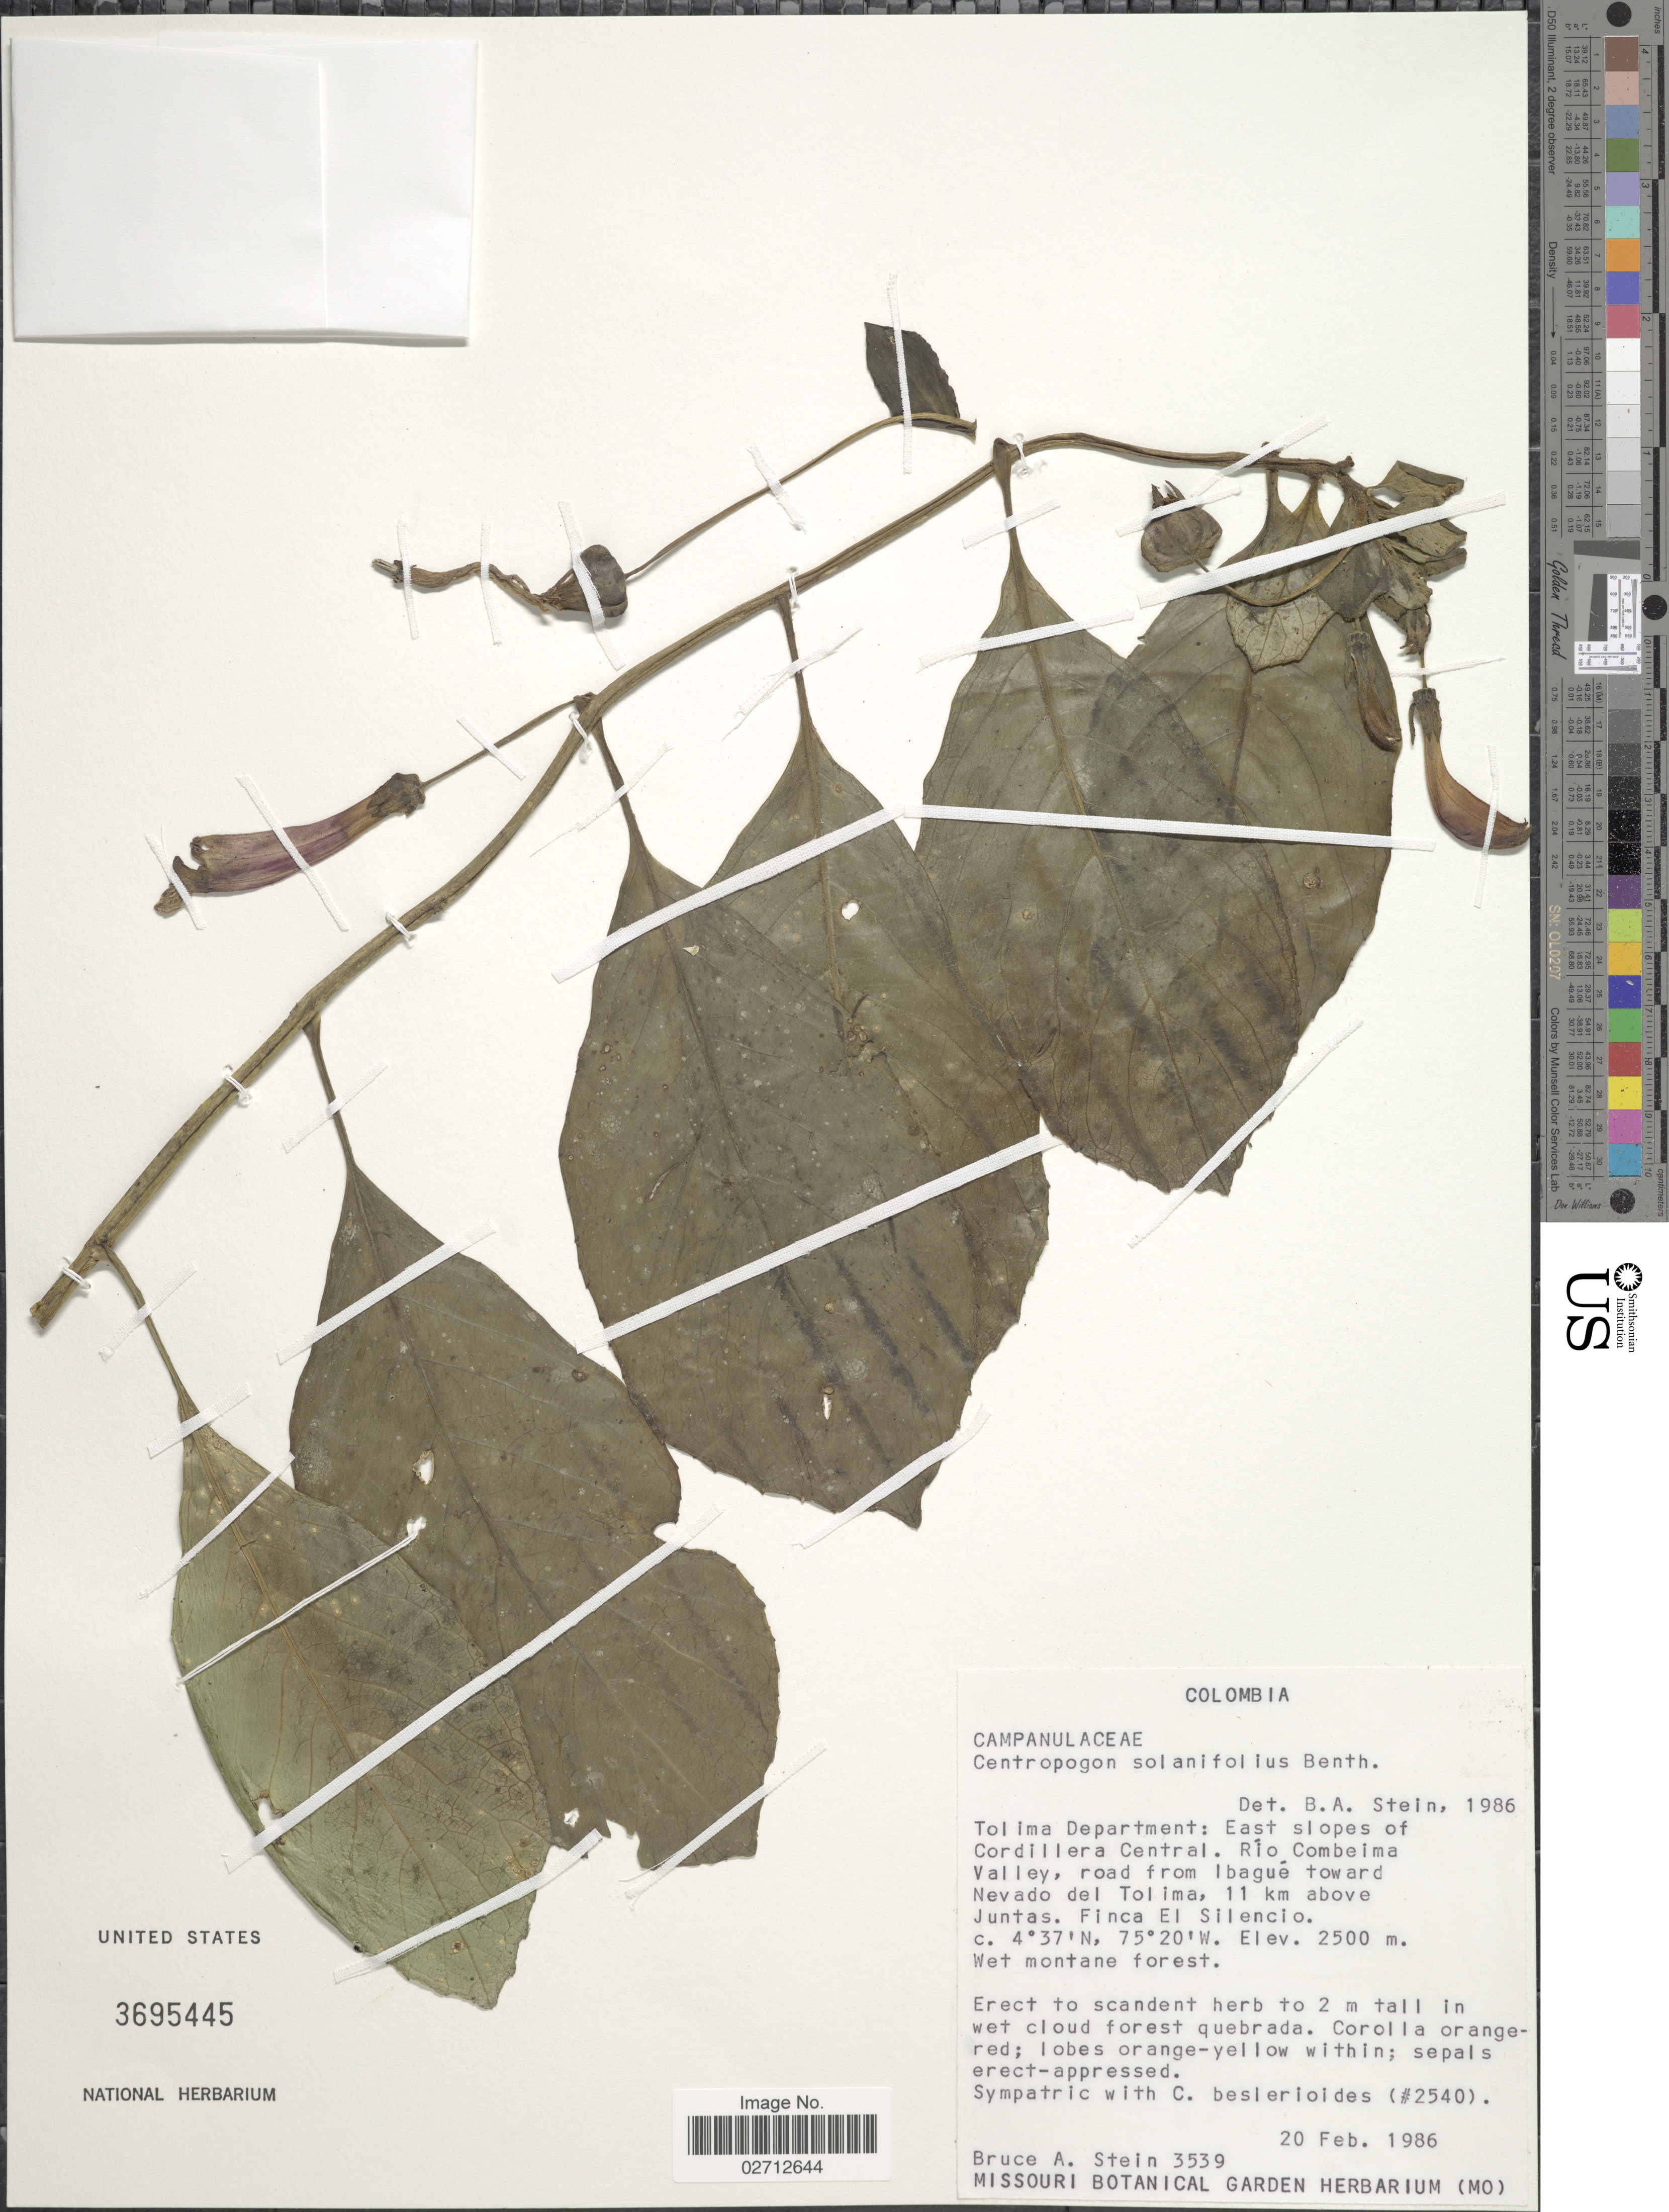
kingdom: Plantae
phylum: Tracheophyta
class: Magnoliopsida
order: Asterales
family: Campanulaceae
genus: Centropogon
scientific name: Centropogon solanifolius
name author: Benth.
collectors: B. A. Stein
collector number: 3539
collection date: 1986-02-20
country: Colombia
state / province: Tolima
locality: Tolima Department: East slopes of Cordillera Central. Río Combeima Valley, road from Ibagué toward Nevado del Tolima, 11 km above Juntas. Finca El Silencio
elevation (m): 2500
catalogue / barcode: US 3695445